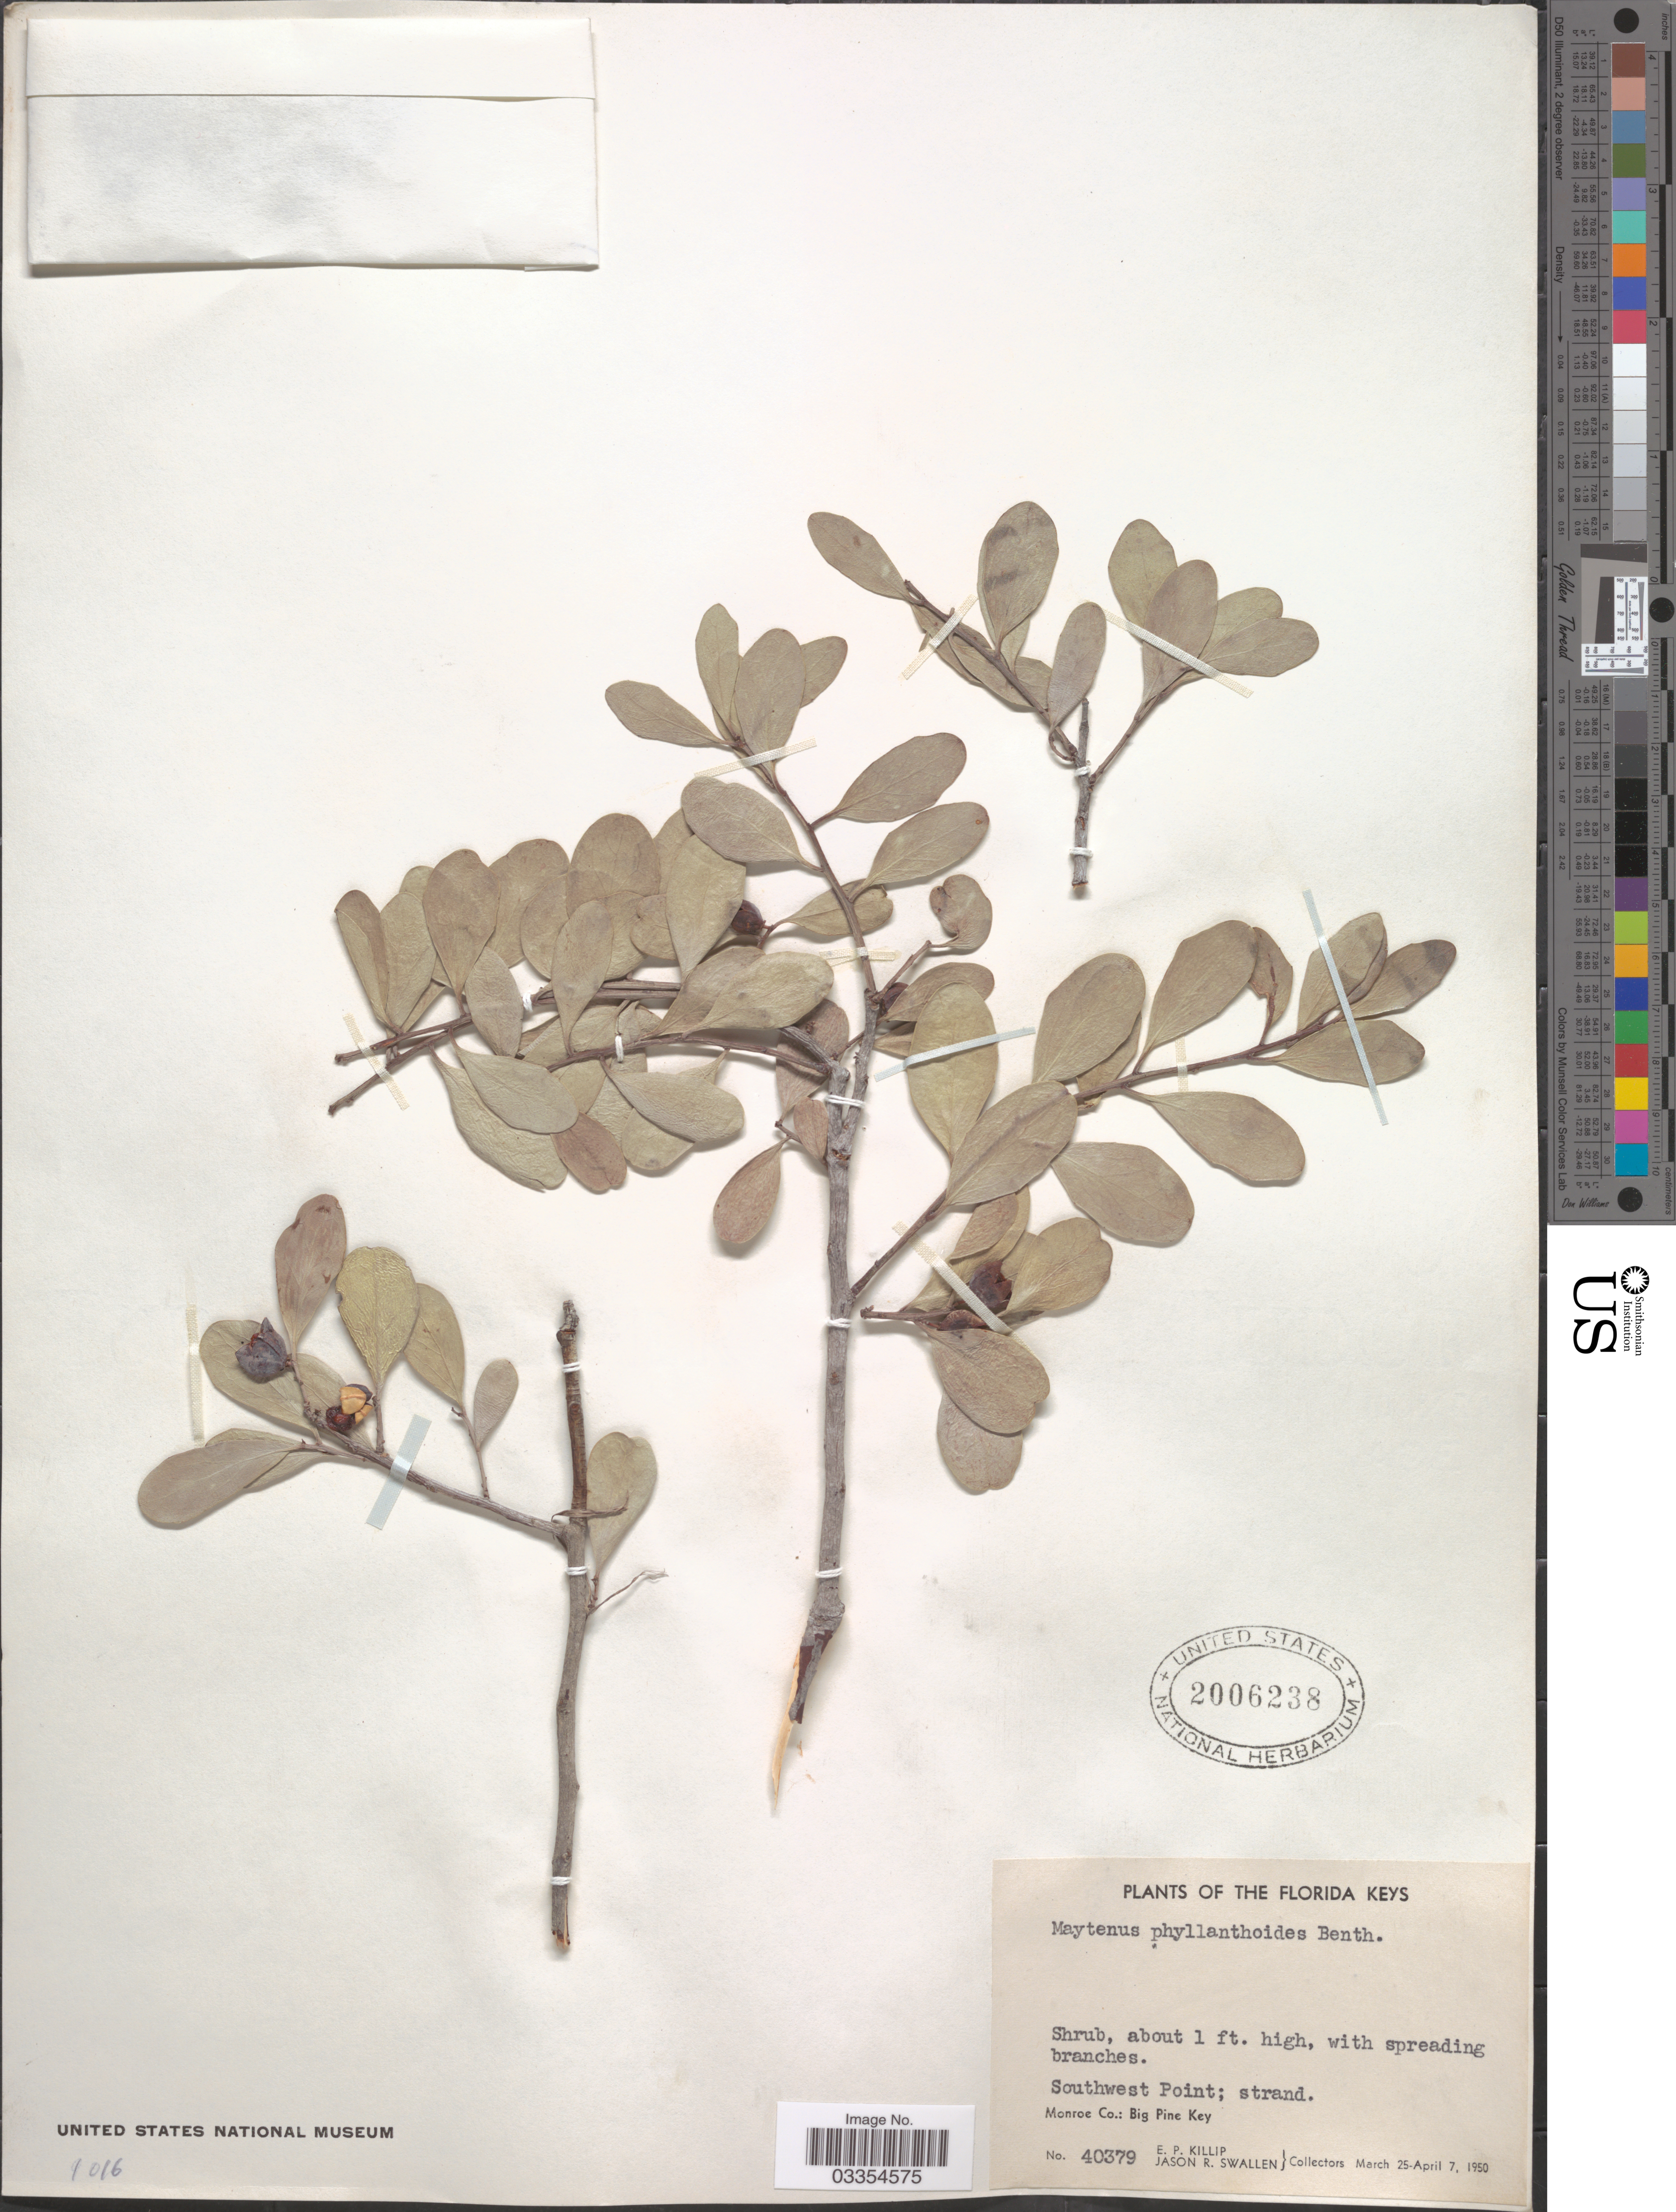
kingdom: Plantae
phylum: Tracheophyta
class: Magnoliopsida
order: Celastrales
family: Celastraceae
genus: Tricerma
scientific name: Tricerma phyllanthoides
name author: (Benth.) Lundell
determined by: Strong, Mark T., (BOT), Smithsonian Institution - National Museum of Natural History (UNITED STATES)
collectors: E. P. Killip & J. R. Swallen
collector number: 40379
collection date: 1950-03-25/1950-04-07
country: United States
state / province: Florida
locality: Florida Keys, Southwest Point; strand, Monroe Co.: Big Pine Key.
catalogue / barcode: US 2006238